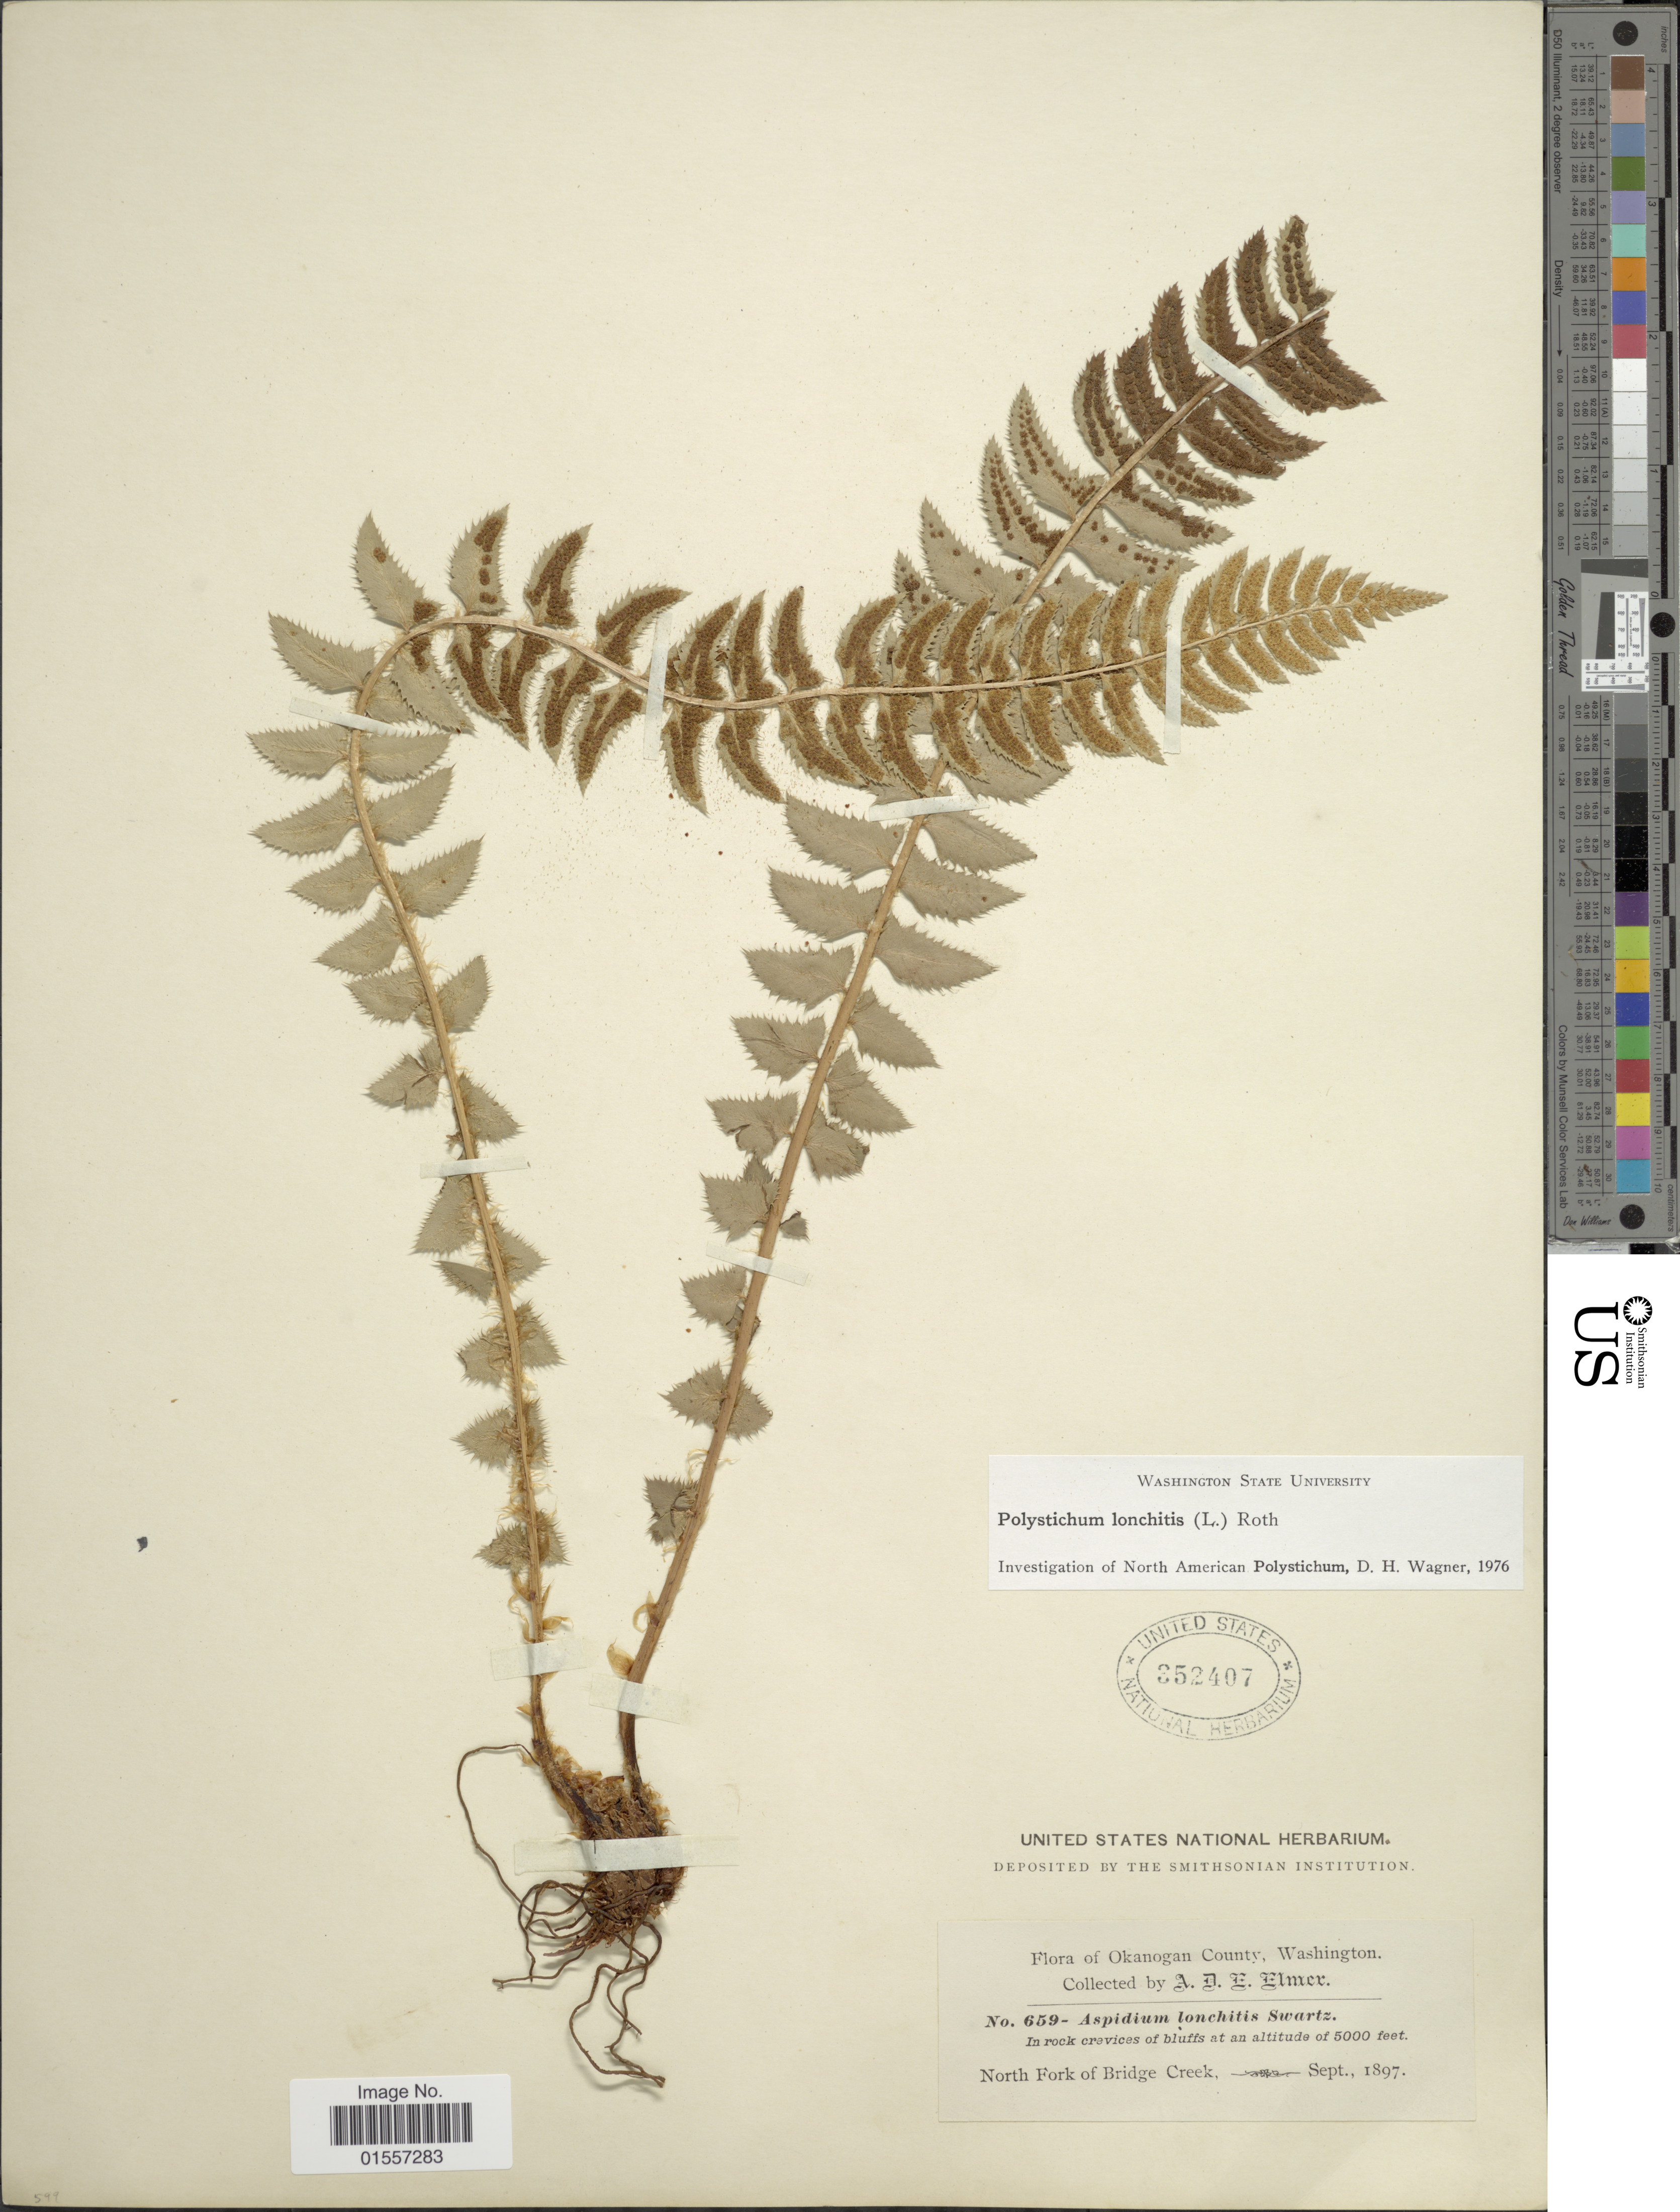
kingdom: Plantae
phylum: Tracheophyta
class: Polypodiopsida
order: Polypodiales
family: Dryopteridaceae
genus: Polystichum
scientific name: Polystichum lonchitis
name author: (Roth) L.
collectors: A. D. E. Elmer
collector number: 659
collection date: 1897-09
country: United States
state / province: Washington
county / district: Okanogan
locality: Okanogan County, In rock crevices of bluffs , North Fork of Bridge Creek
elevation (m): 1524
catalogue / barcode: US 352407